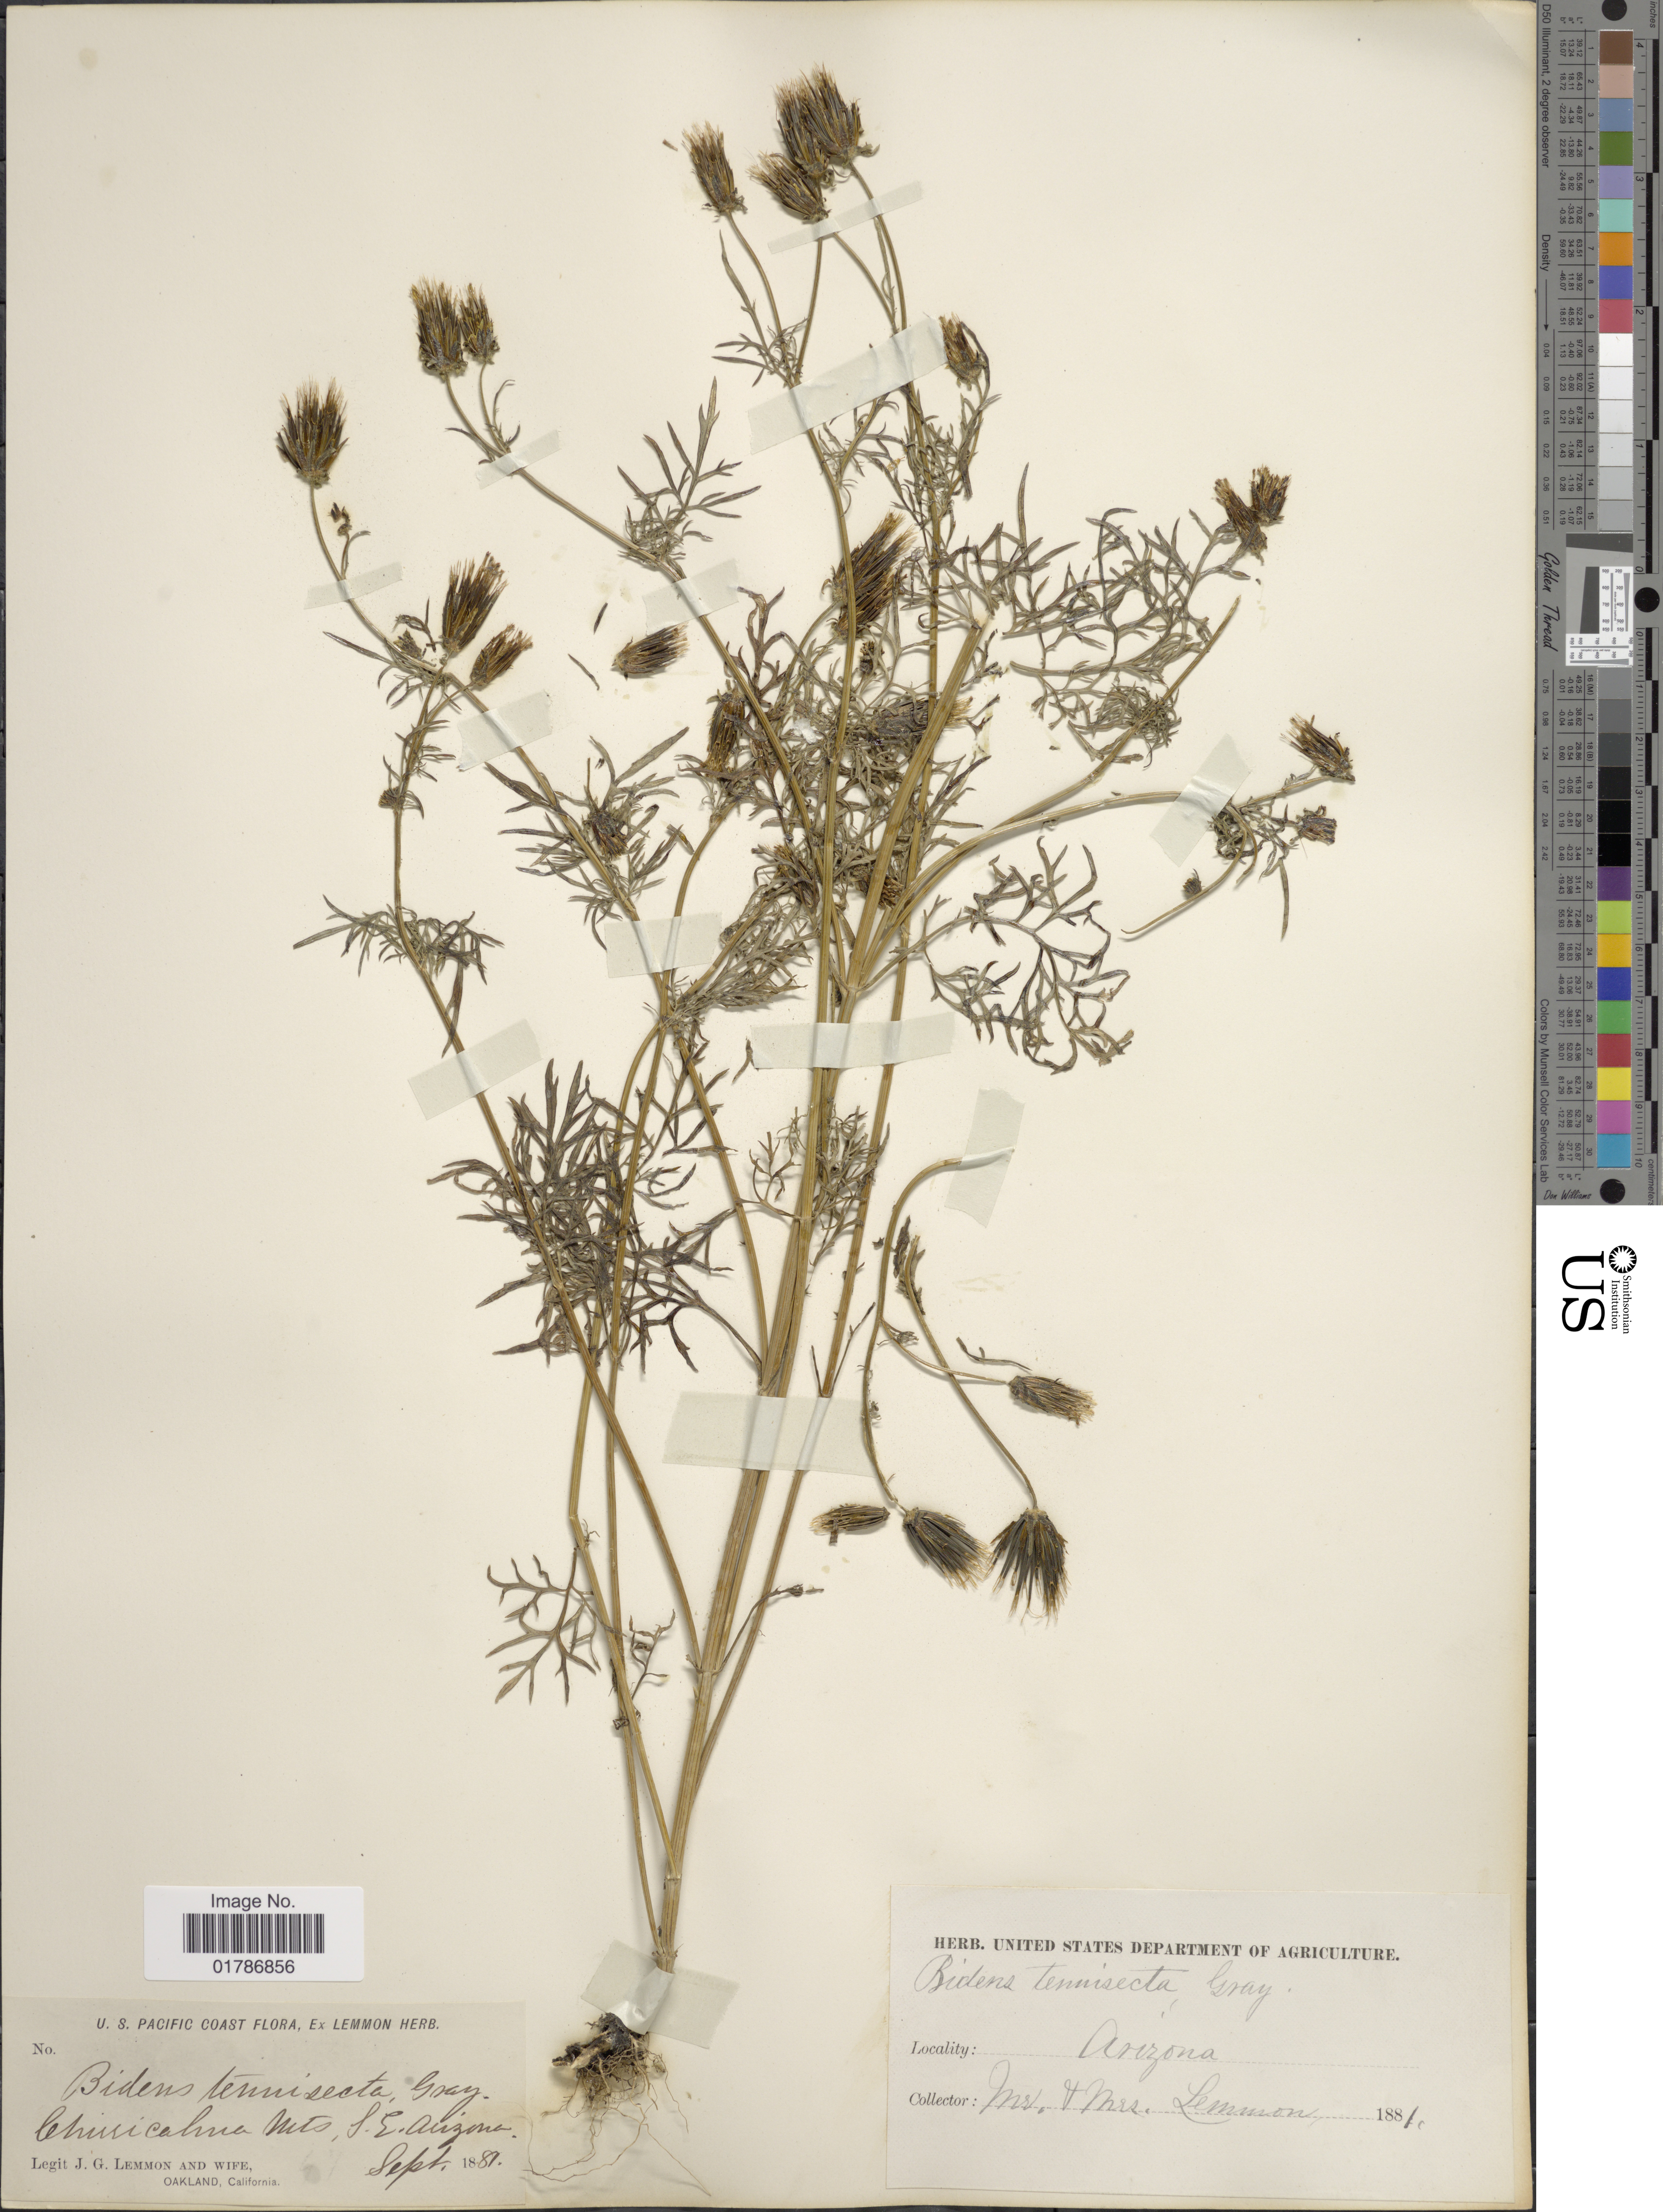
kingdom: Plantae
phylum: Tracheophyta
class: Magnoliopsida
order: Asterales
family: Asteraceae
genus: Bidens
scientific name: Bidens tenuisecta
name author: A. Gray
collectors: J. Lemmon & Mrs. J. G. Lemmon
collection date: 1887-09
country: United States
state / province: Arizona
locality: Chiricahua Mts., S. E. Arizona